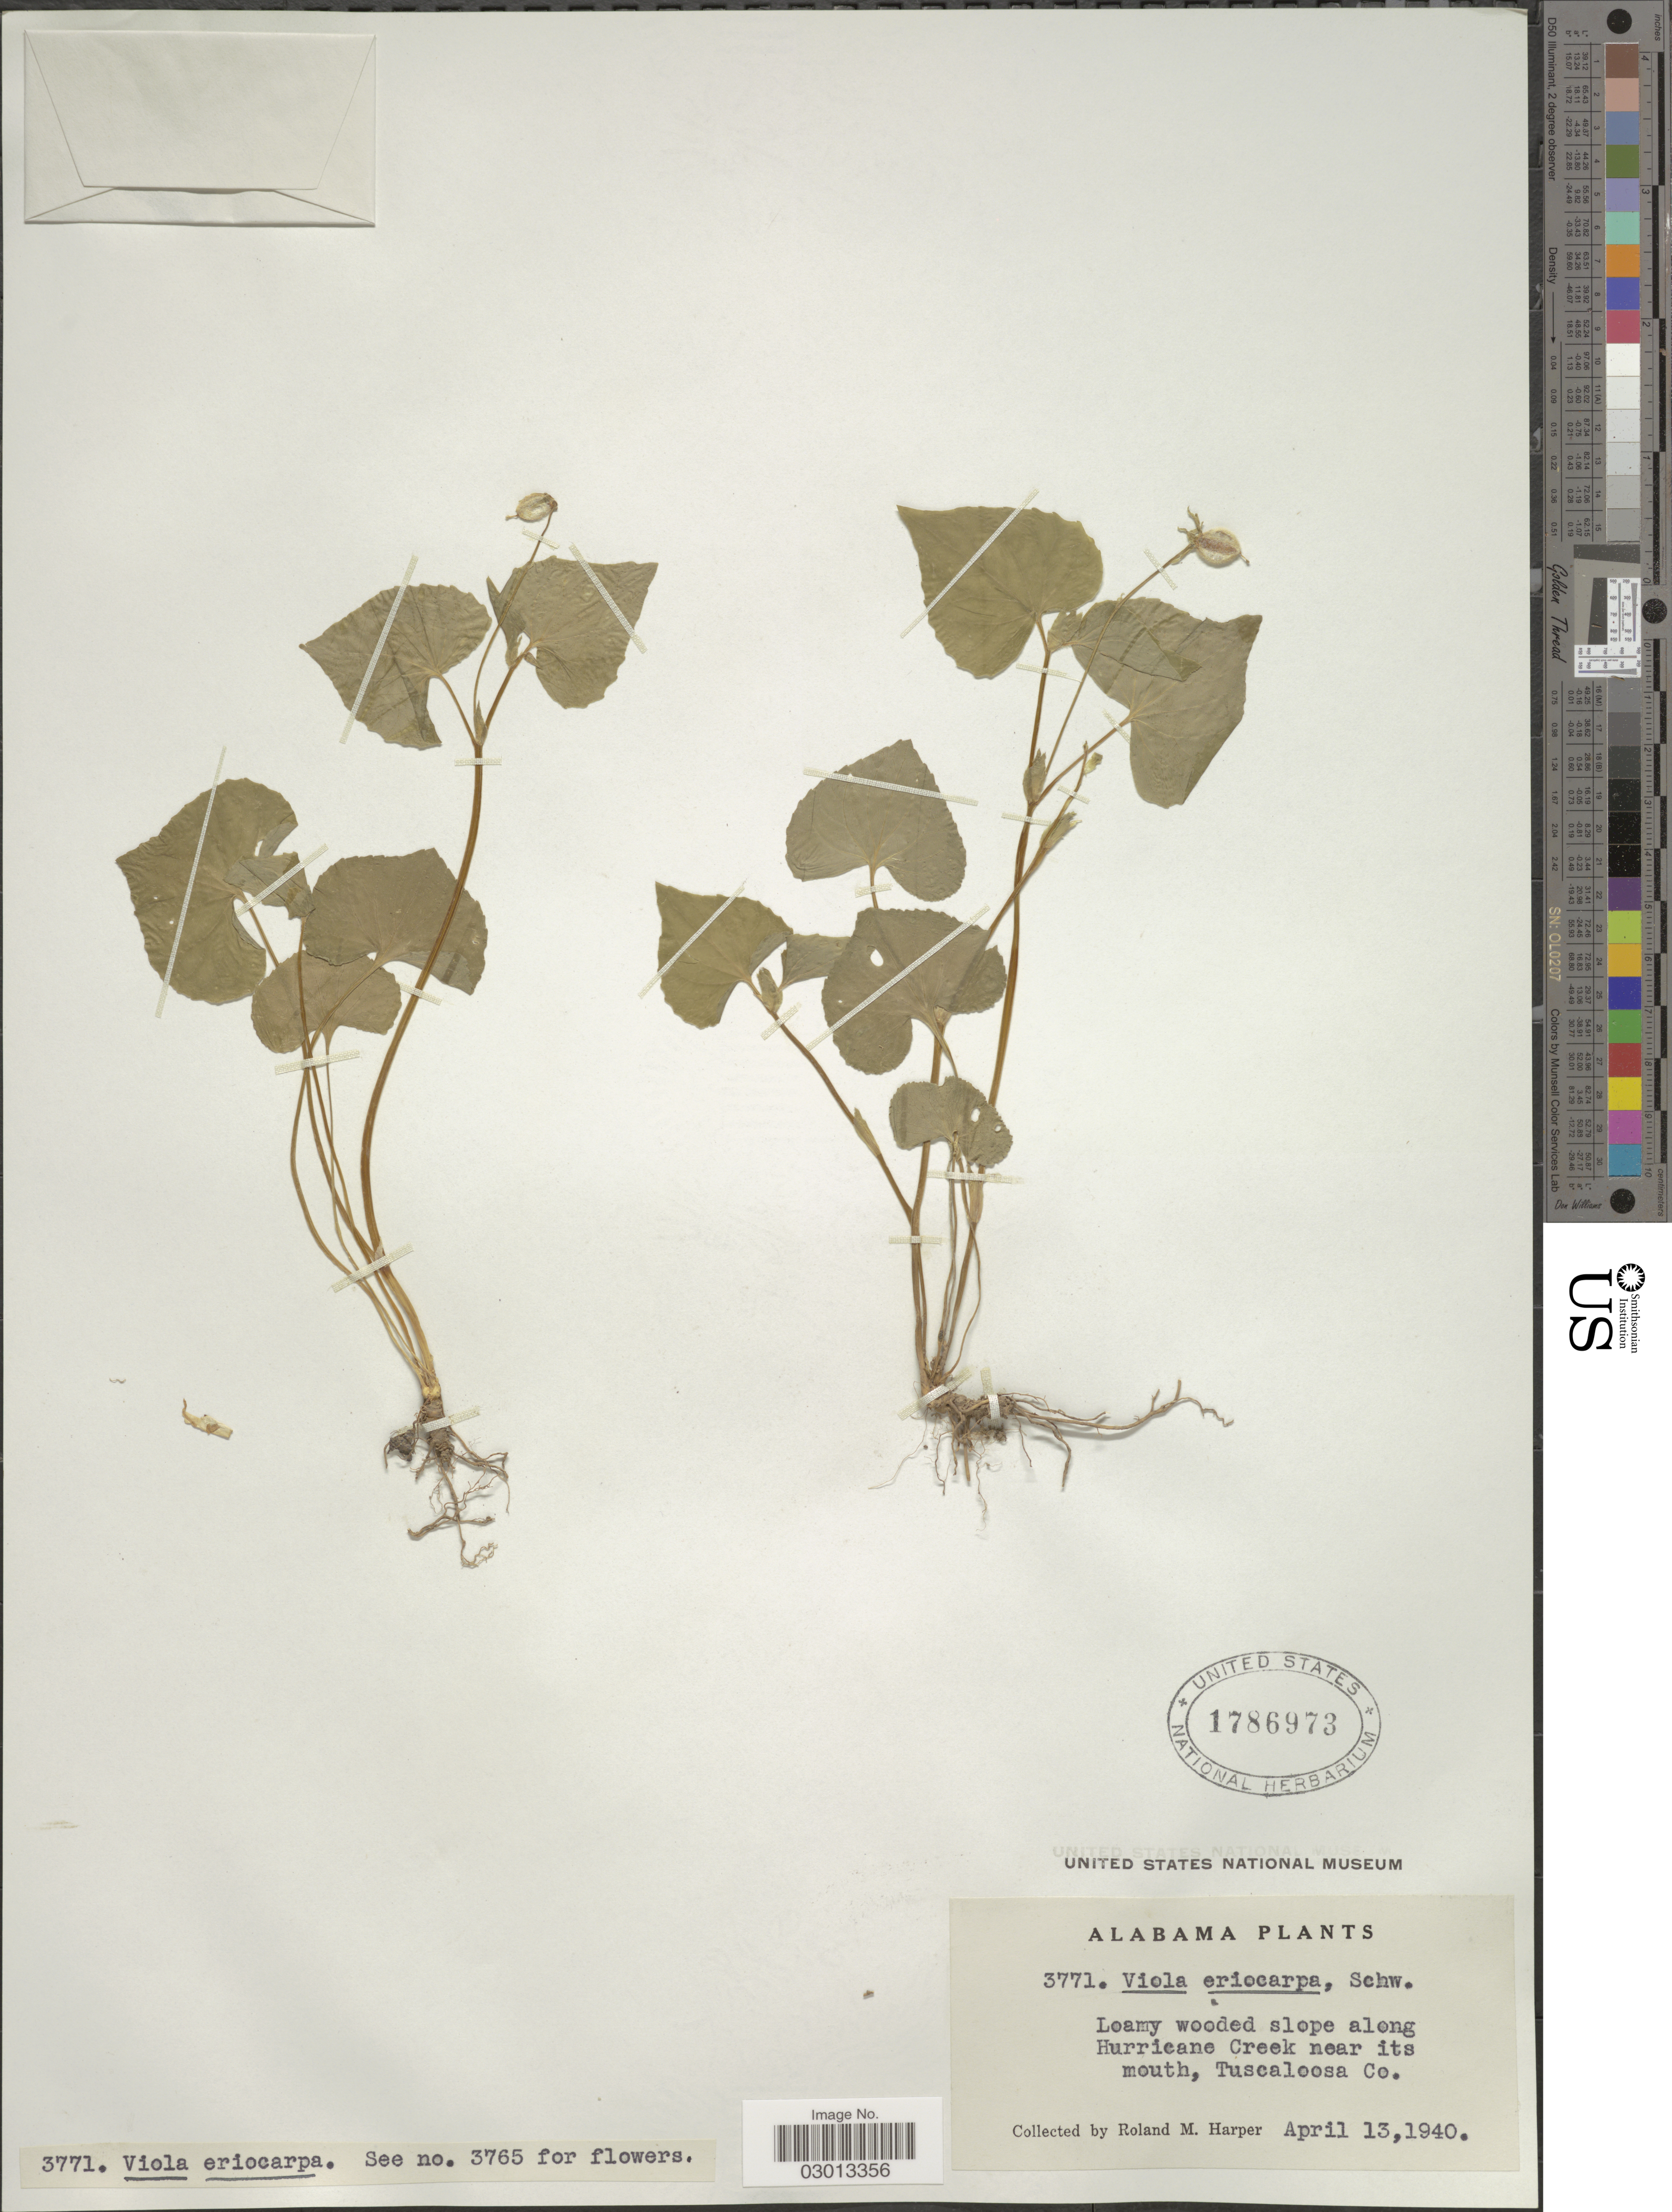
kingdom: Plantae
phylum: Tracheophyta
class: Magnoliopsida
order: Malpighiales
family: Violaceae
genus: Viola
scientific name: Viola pensylvanica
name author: Michx.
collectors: R. M. Harper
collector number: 3771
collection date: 1940-04-13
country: United States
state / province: Alabama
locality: Along Hurricane Creek near its mouth, Tuscaloosa Co.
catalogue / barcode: US 1786973